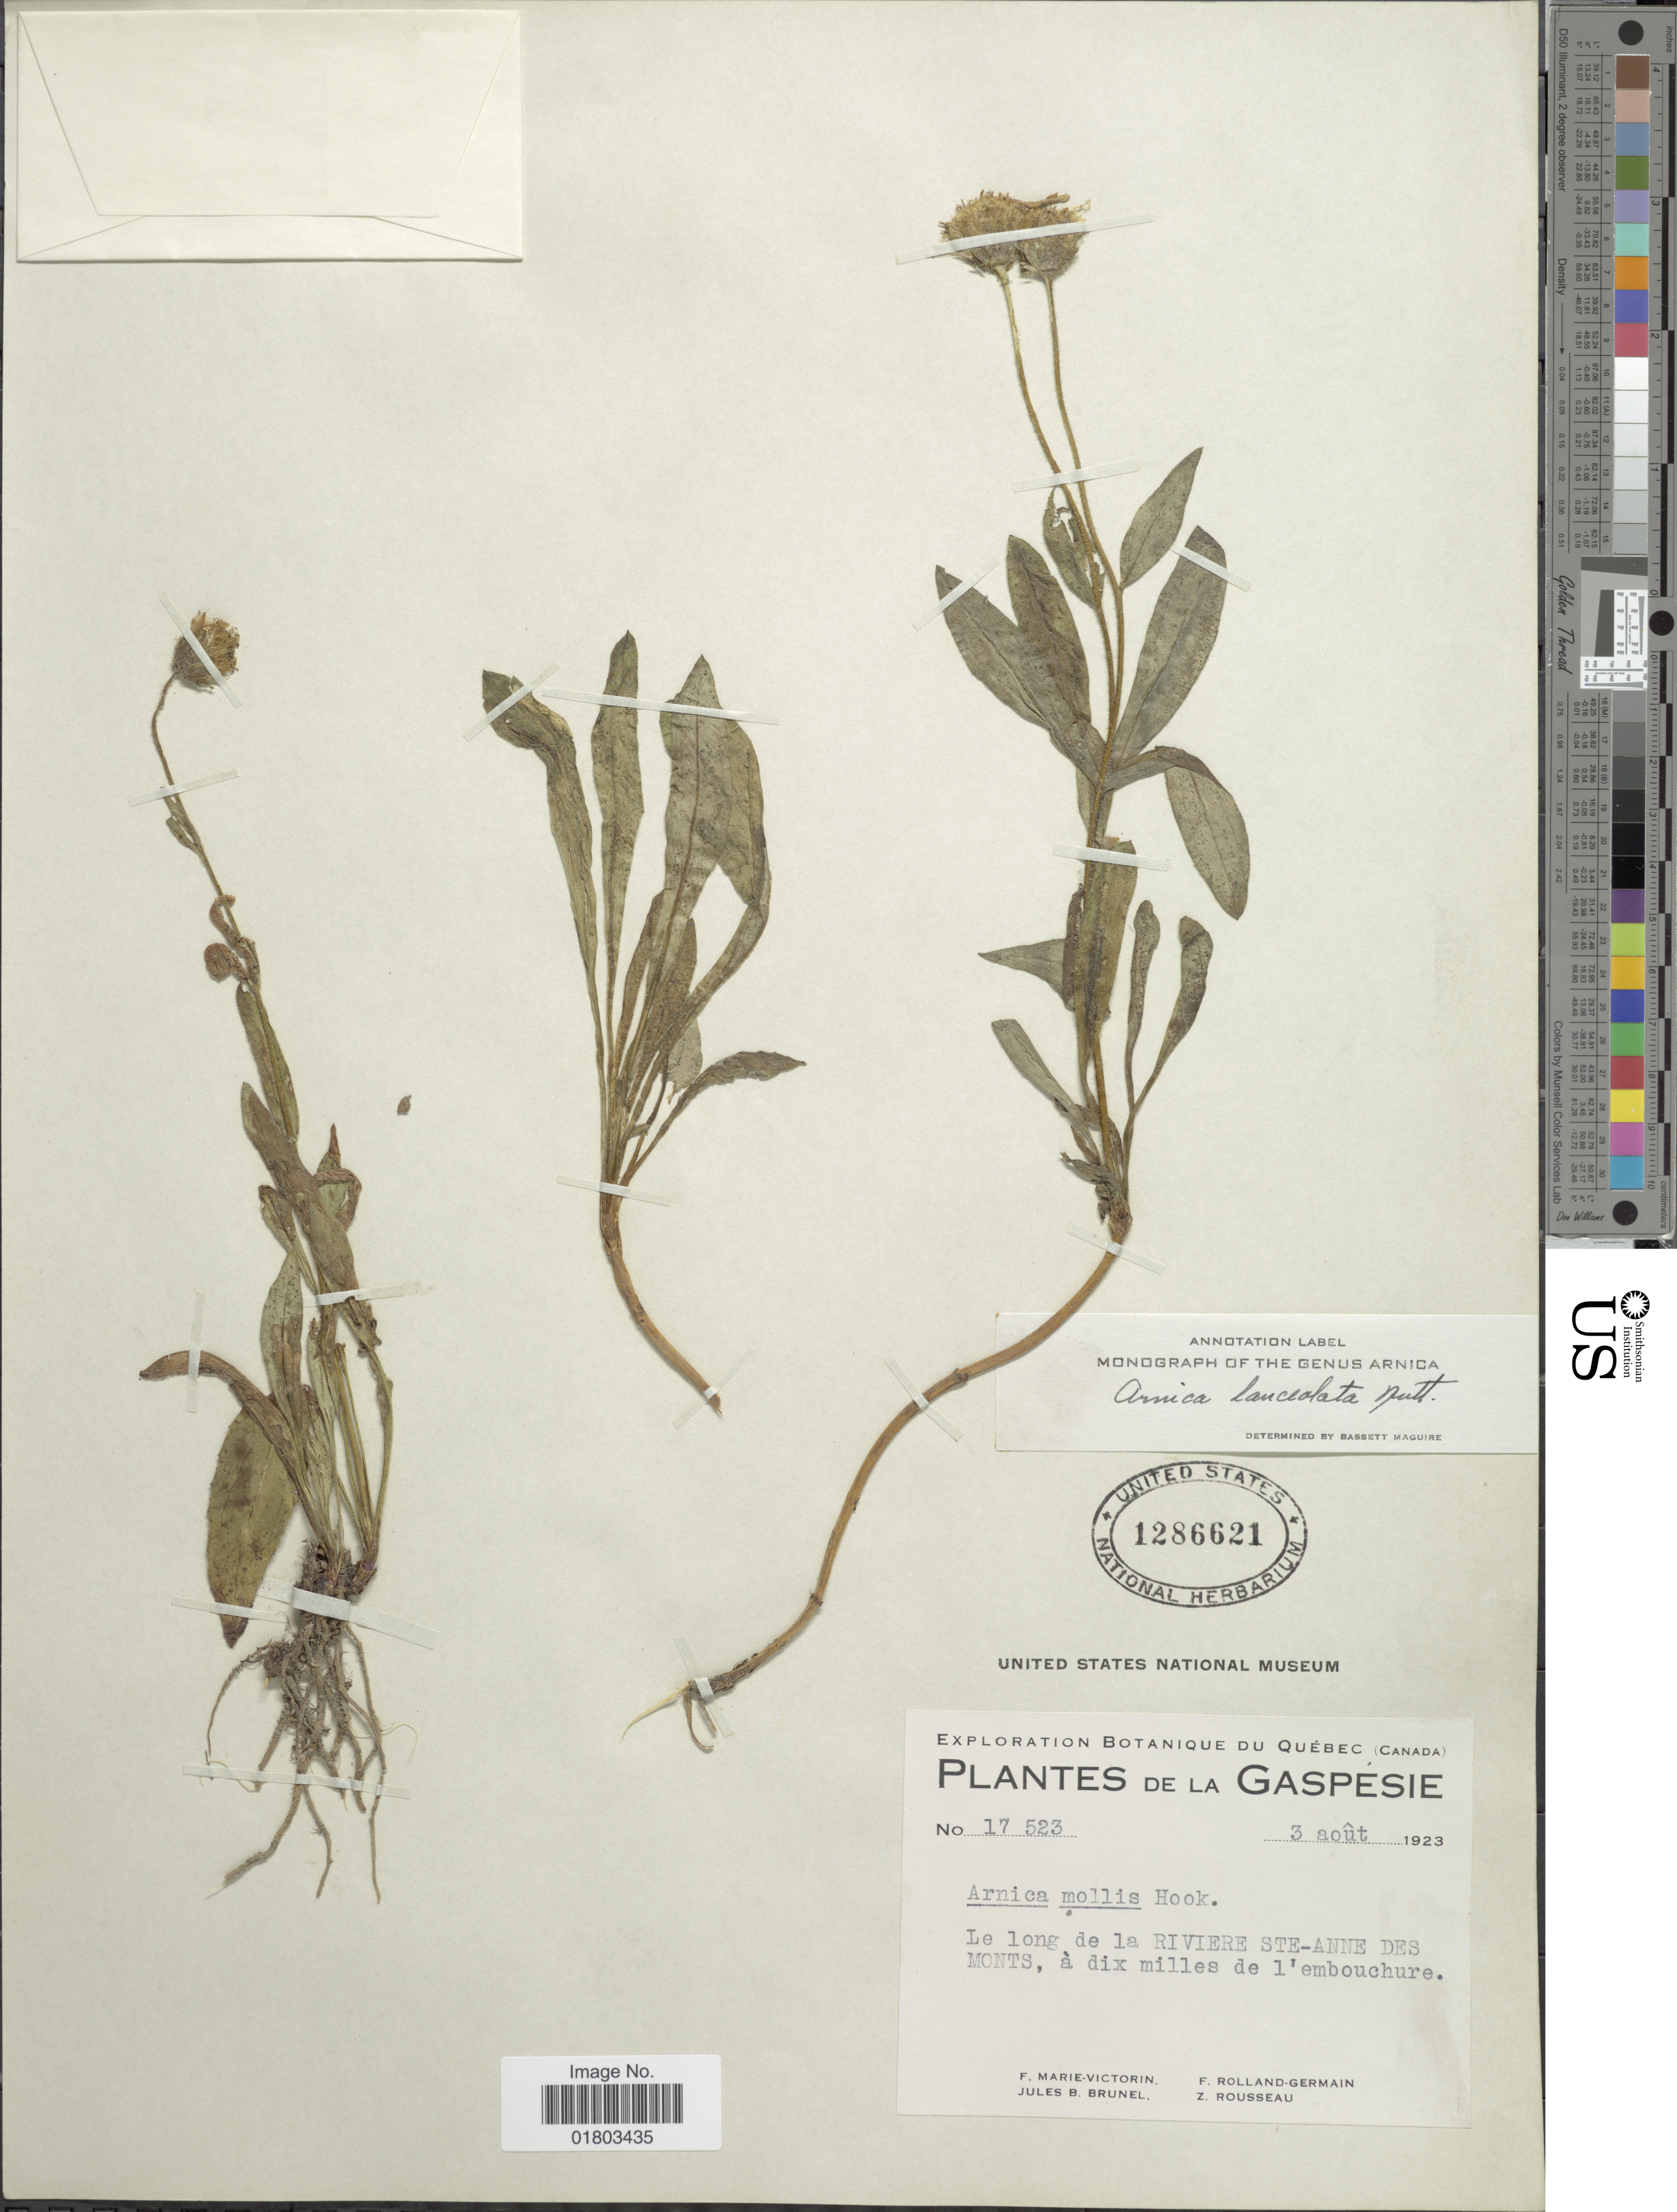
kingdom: Plantae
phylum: Tracheophyta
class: Magnoliopsida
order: Asterales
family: Asteraceae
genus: Arnica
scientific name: Arnica lanceolata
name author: Nutt.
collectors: Fr. Marie-Victorin, J. Brunel, Rolland-Germain & Z. Rousseau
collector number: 17523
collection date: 1923-08-03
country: Canada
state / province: Quebec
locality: De la Gaspesie, Le long de la Riviere Ste-Anne Des Monts, à dix milles de l'embouchure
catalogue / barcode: US 1286621